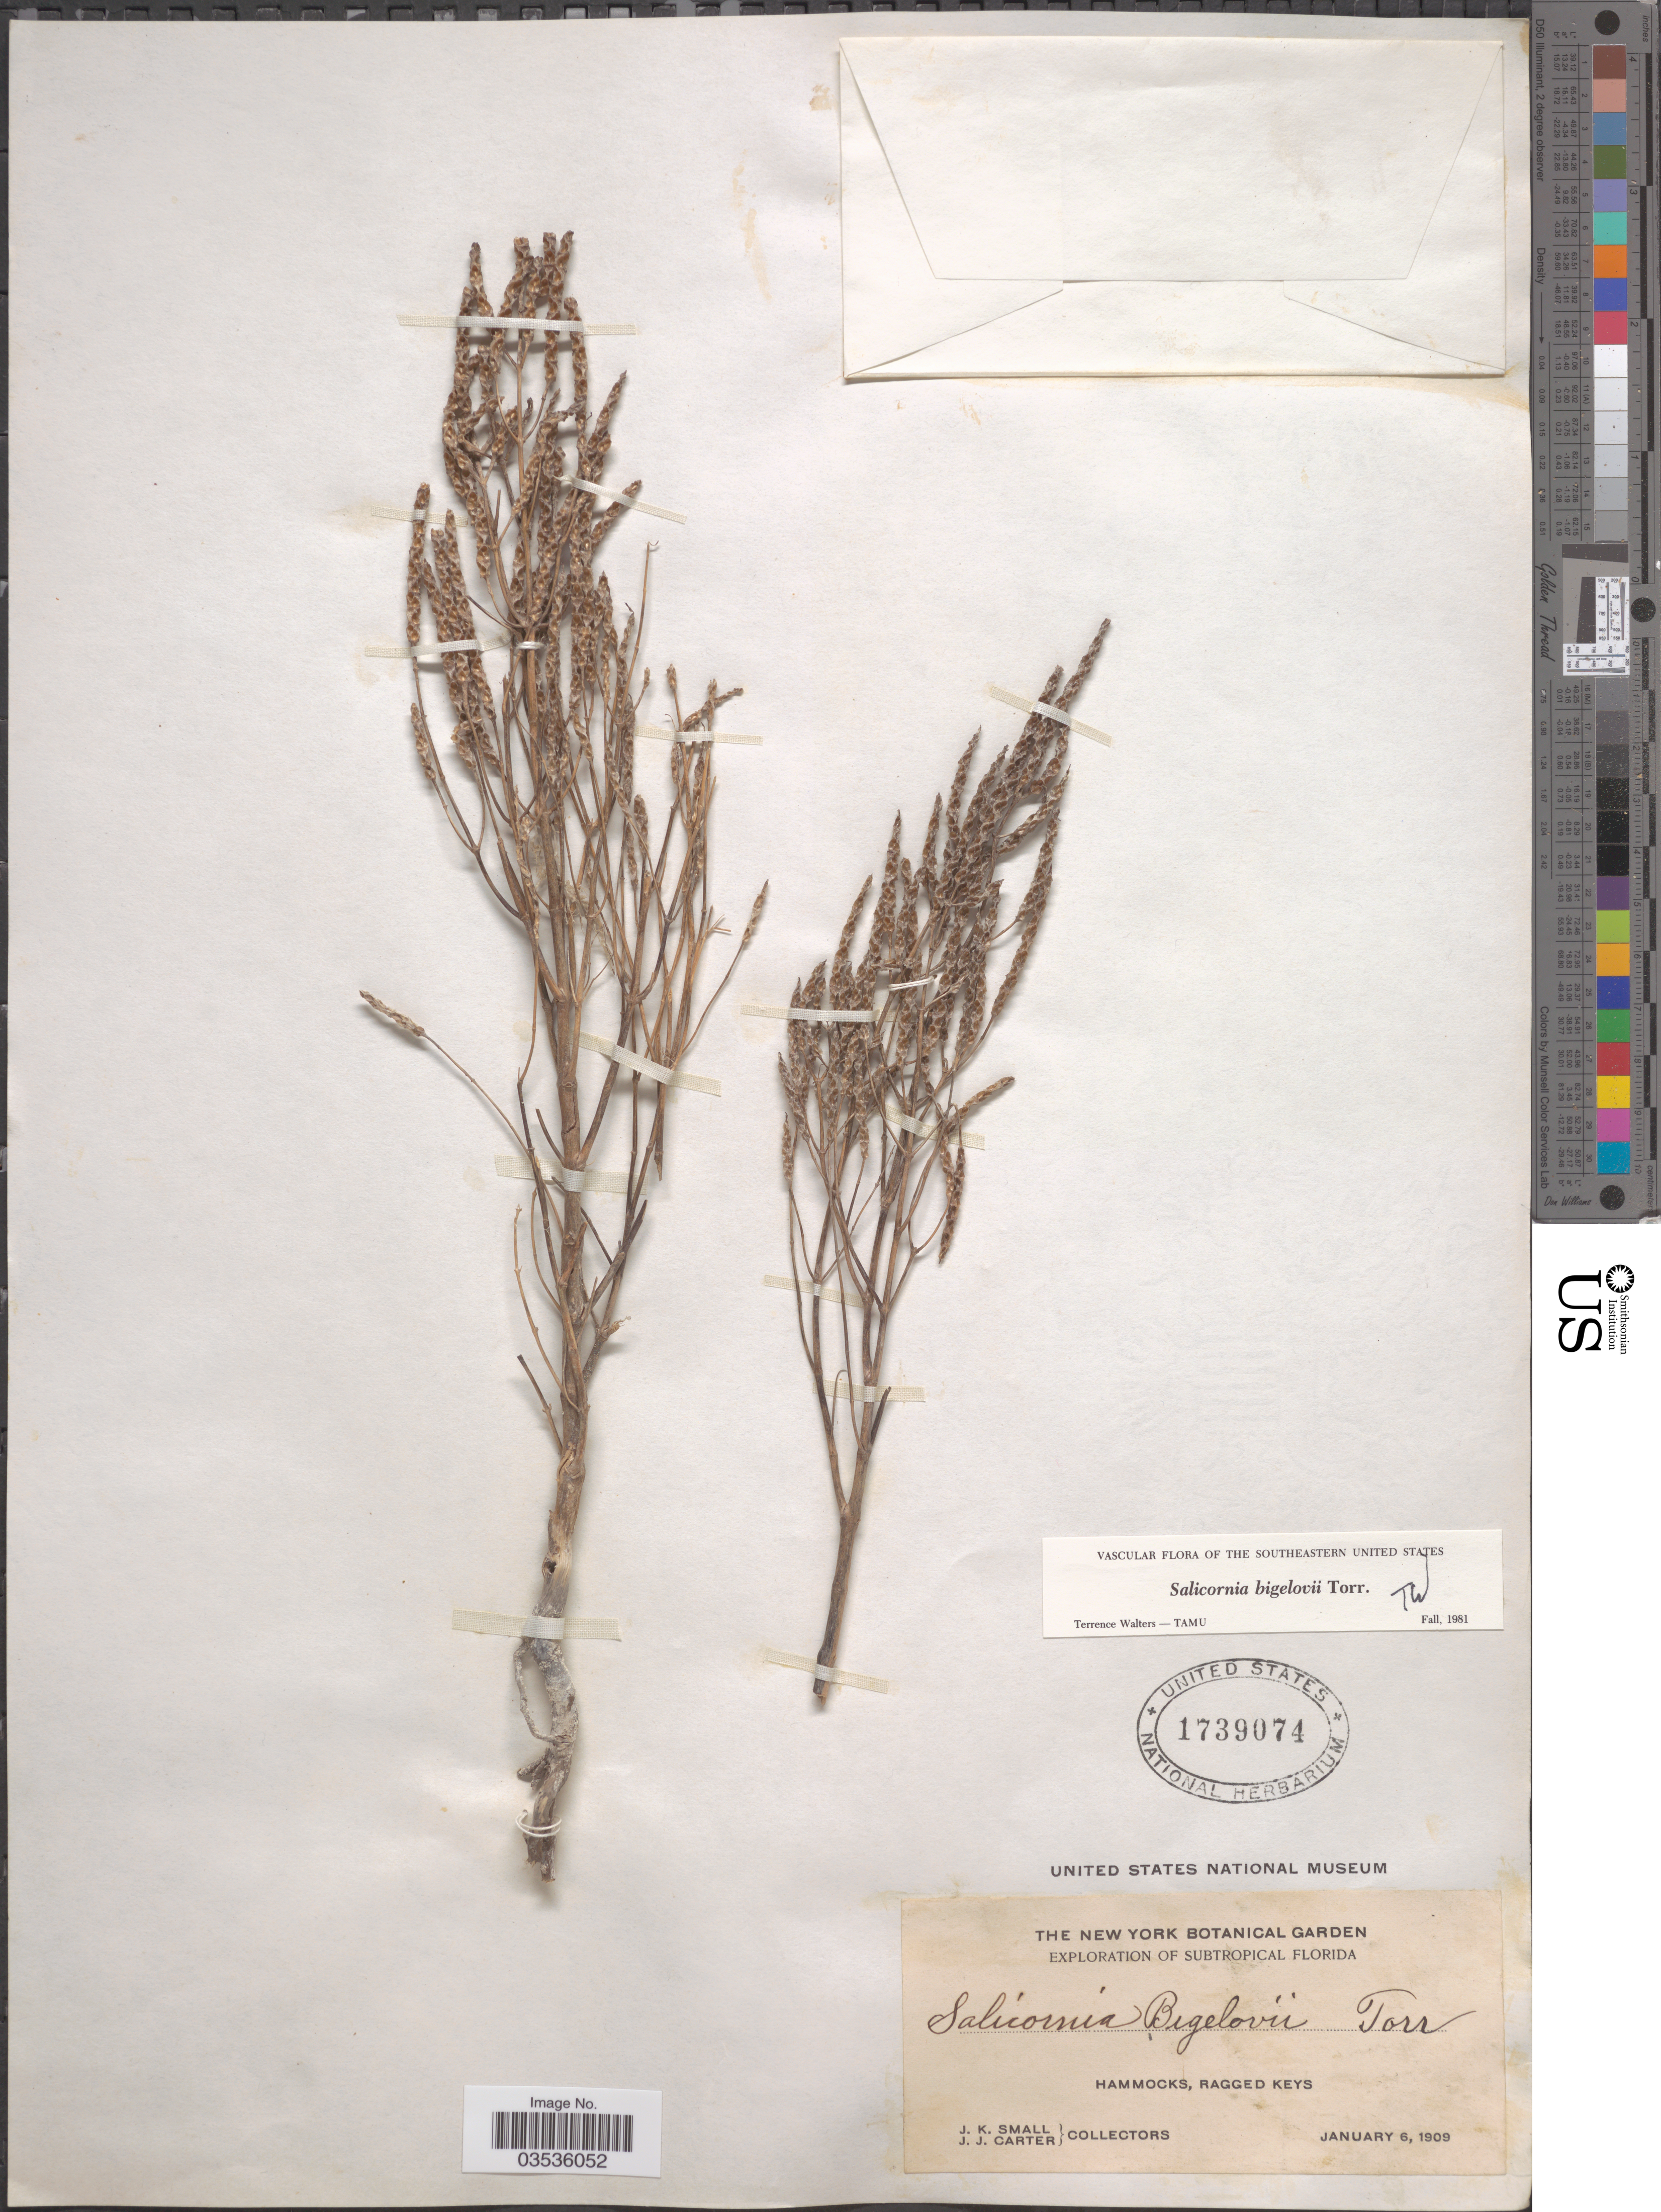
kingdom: Plantae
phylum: Tracheophyta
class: Magnoliopsida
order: Caryophyllales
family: Amaranthaceae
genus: Salicornia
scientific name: Salicornia bigelovii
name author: Torr.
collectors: J. K. Small & J. Carter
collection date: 1909-01-06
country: United States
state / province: Florida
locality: Subtropical Florida. Hammocks, Ragged Keys.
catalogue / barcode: US 1739074